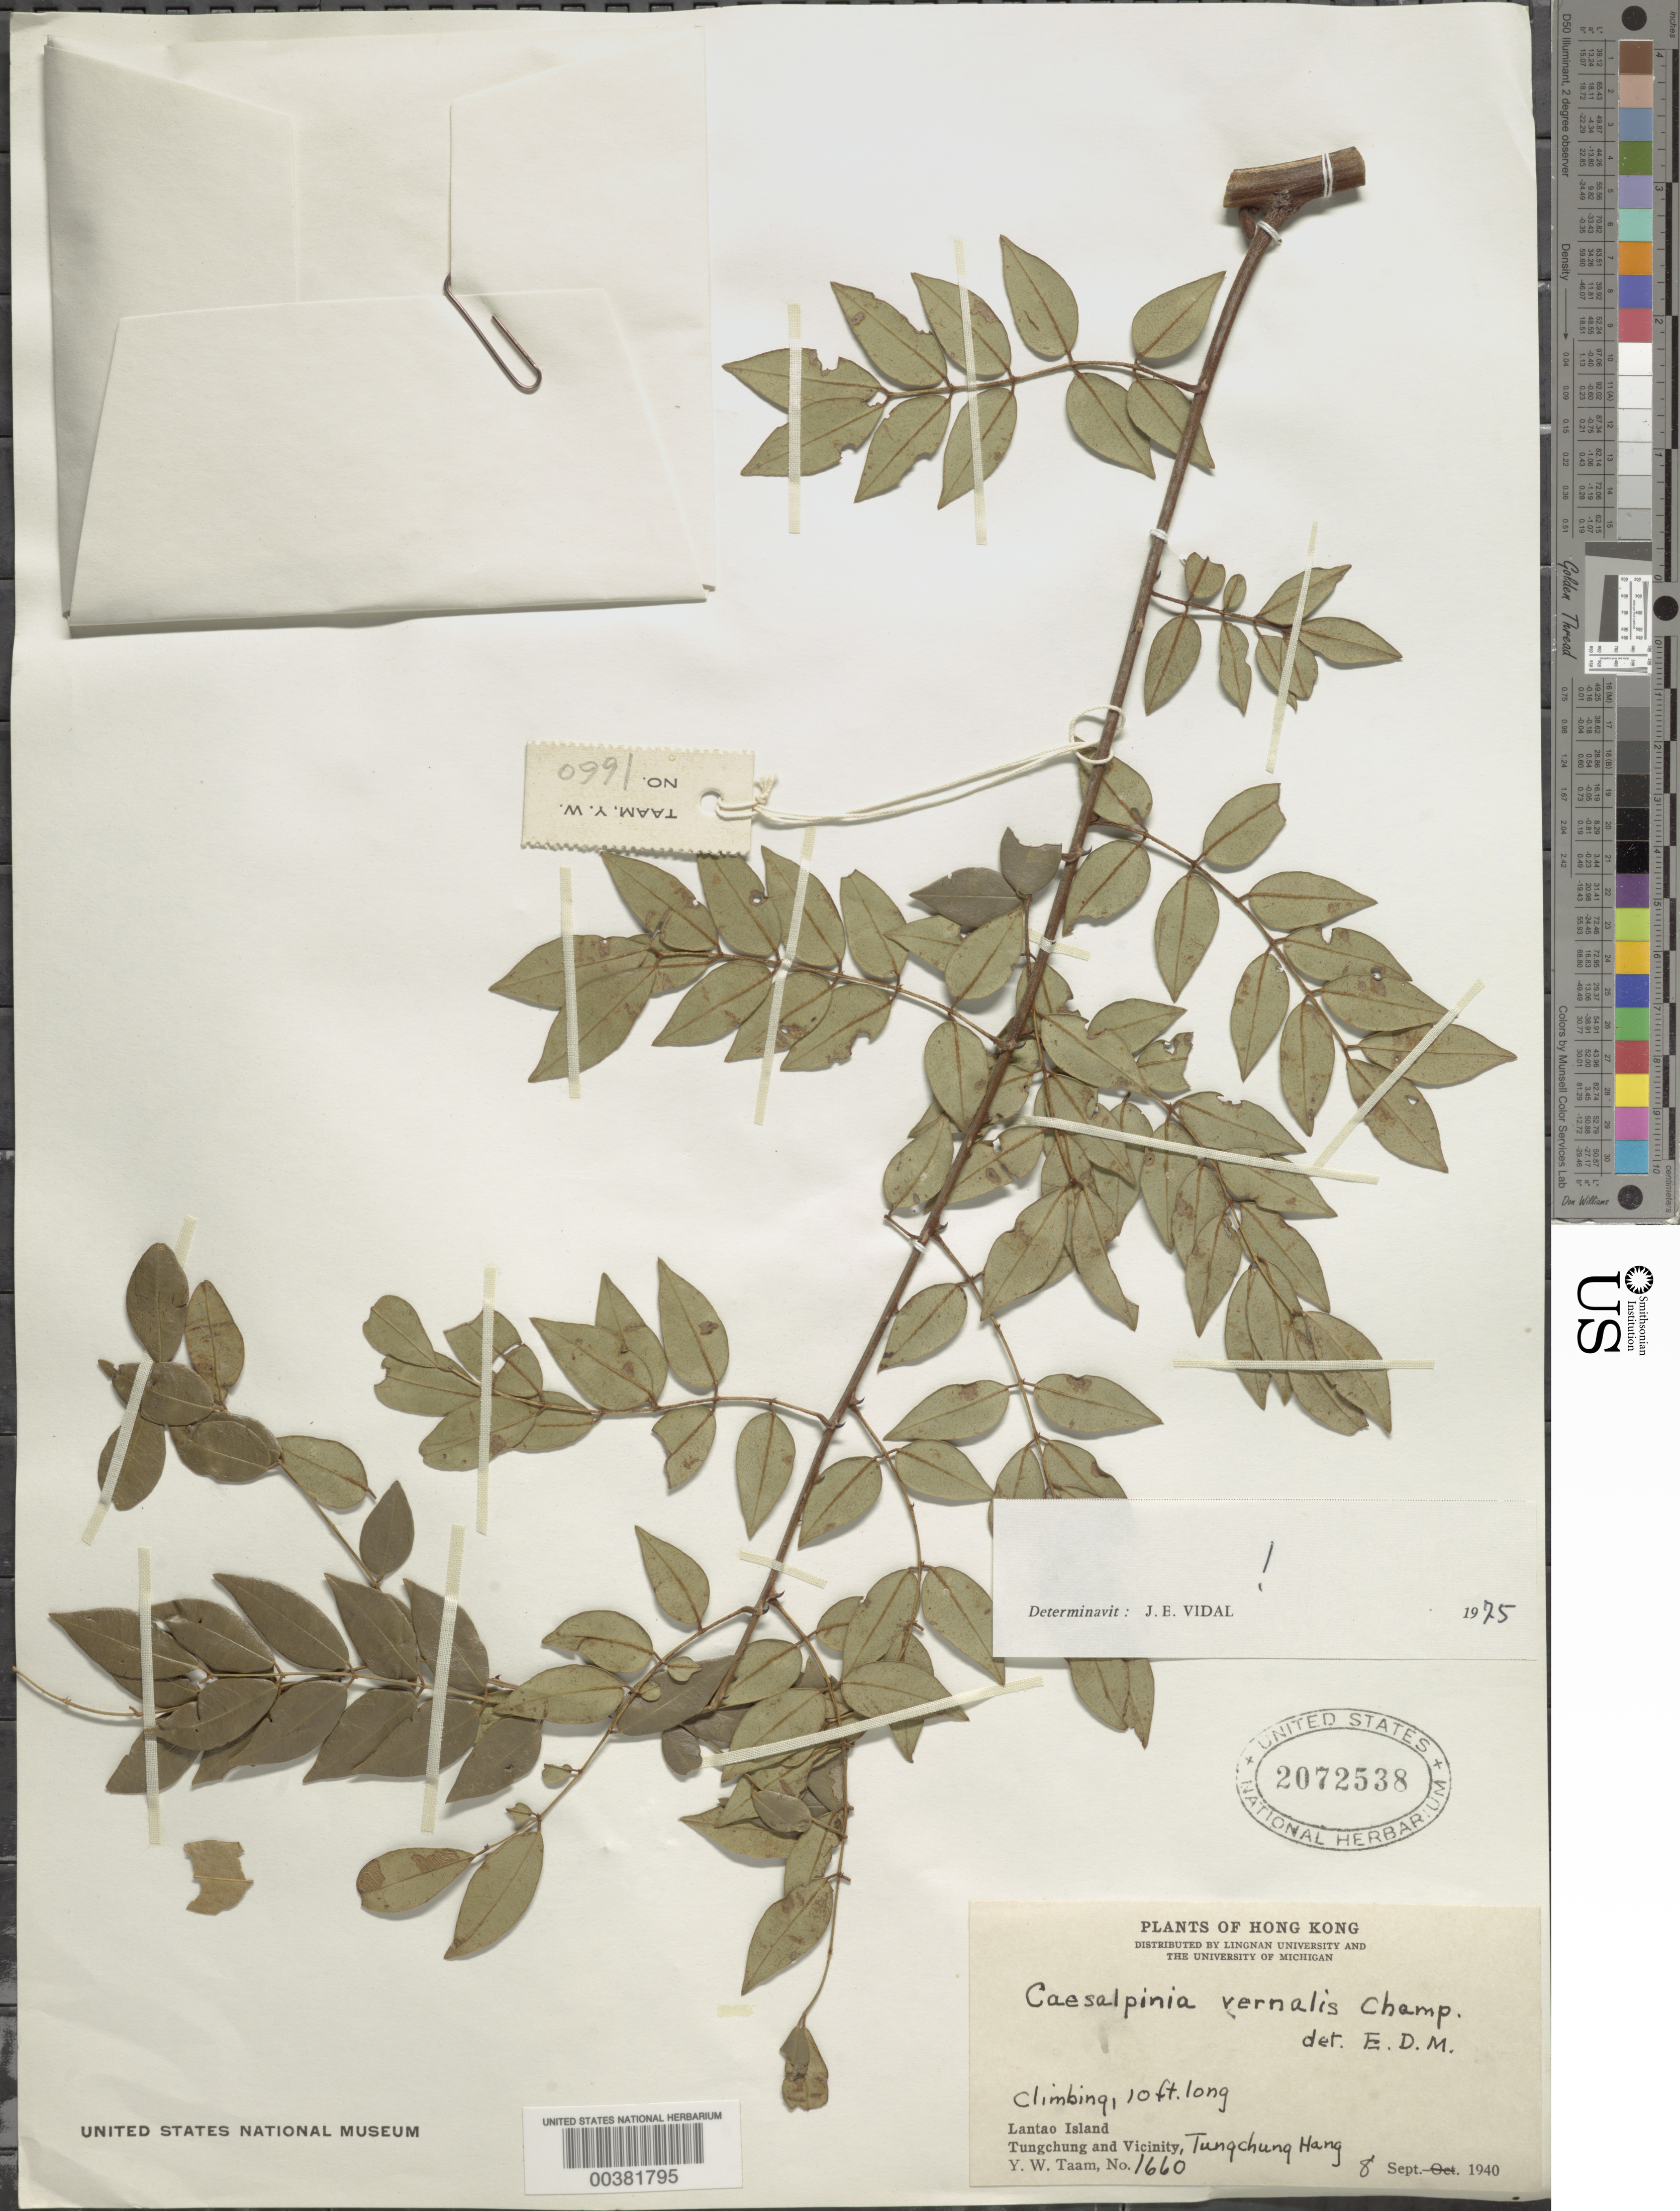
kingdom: Plantae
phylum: Tracheophyta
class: Magnoliopsida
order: Fabales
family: Fabaceae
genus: Ticanto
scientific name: Ticanto vernalis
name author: (Champion ex Benth.) R. Clark & Gagnon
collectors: Y. W. Taam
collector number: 1660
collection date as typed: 08 Sep 1940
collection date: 1940-09-08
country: China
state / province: Hong Kong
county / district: New Territories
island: Lan Tao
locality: Tungchung and vicinity, tungchung hang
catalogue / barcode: US 2072538